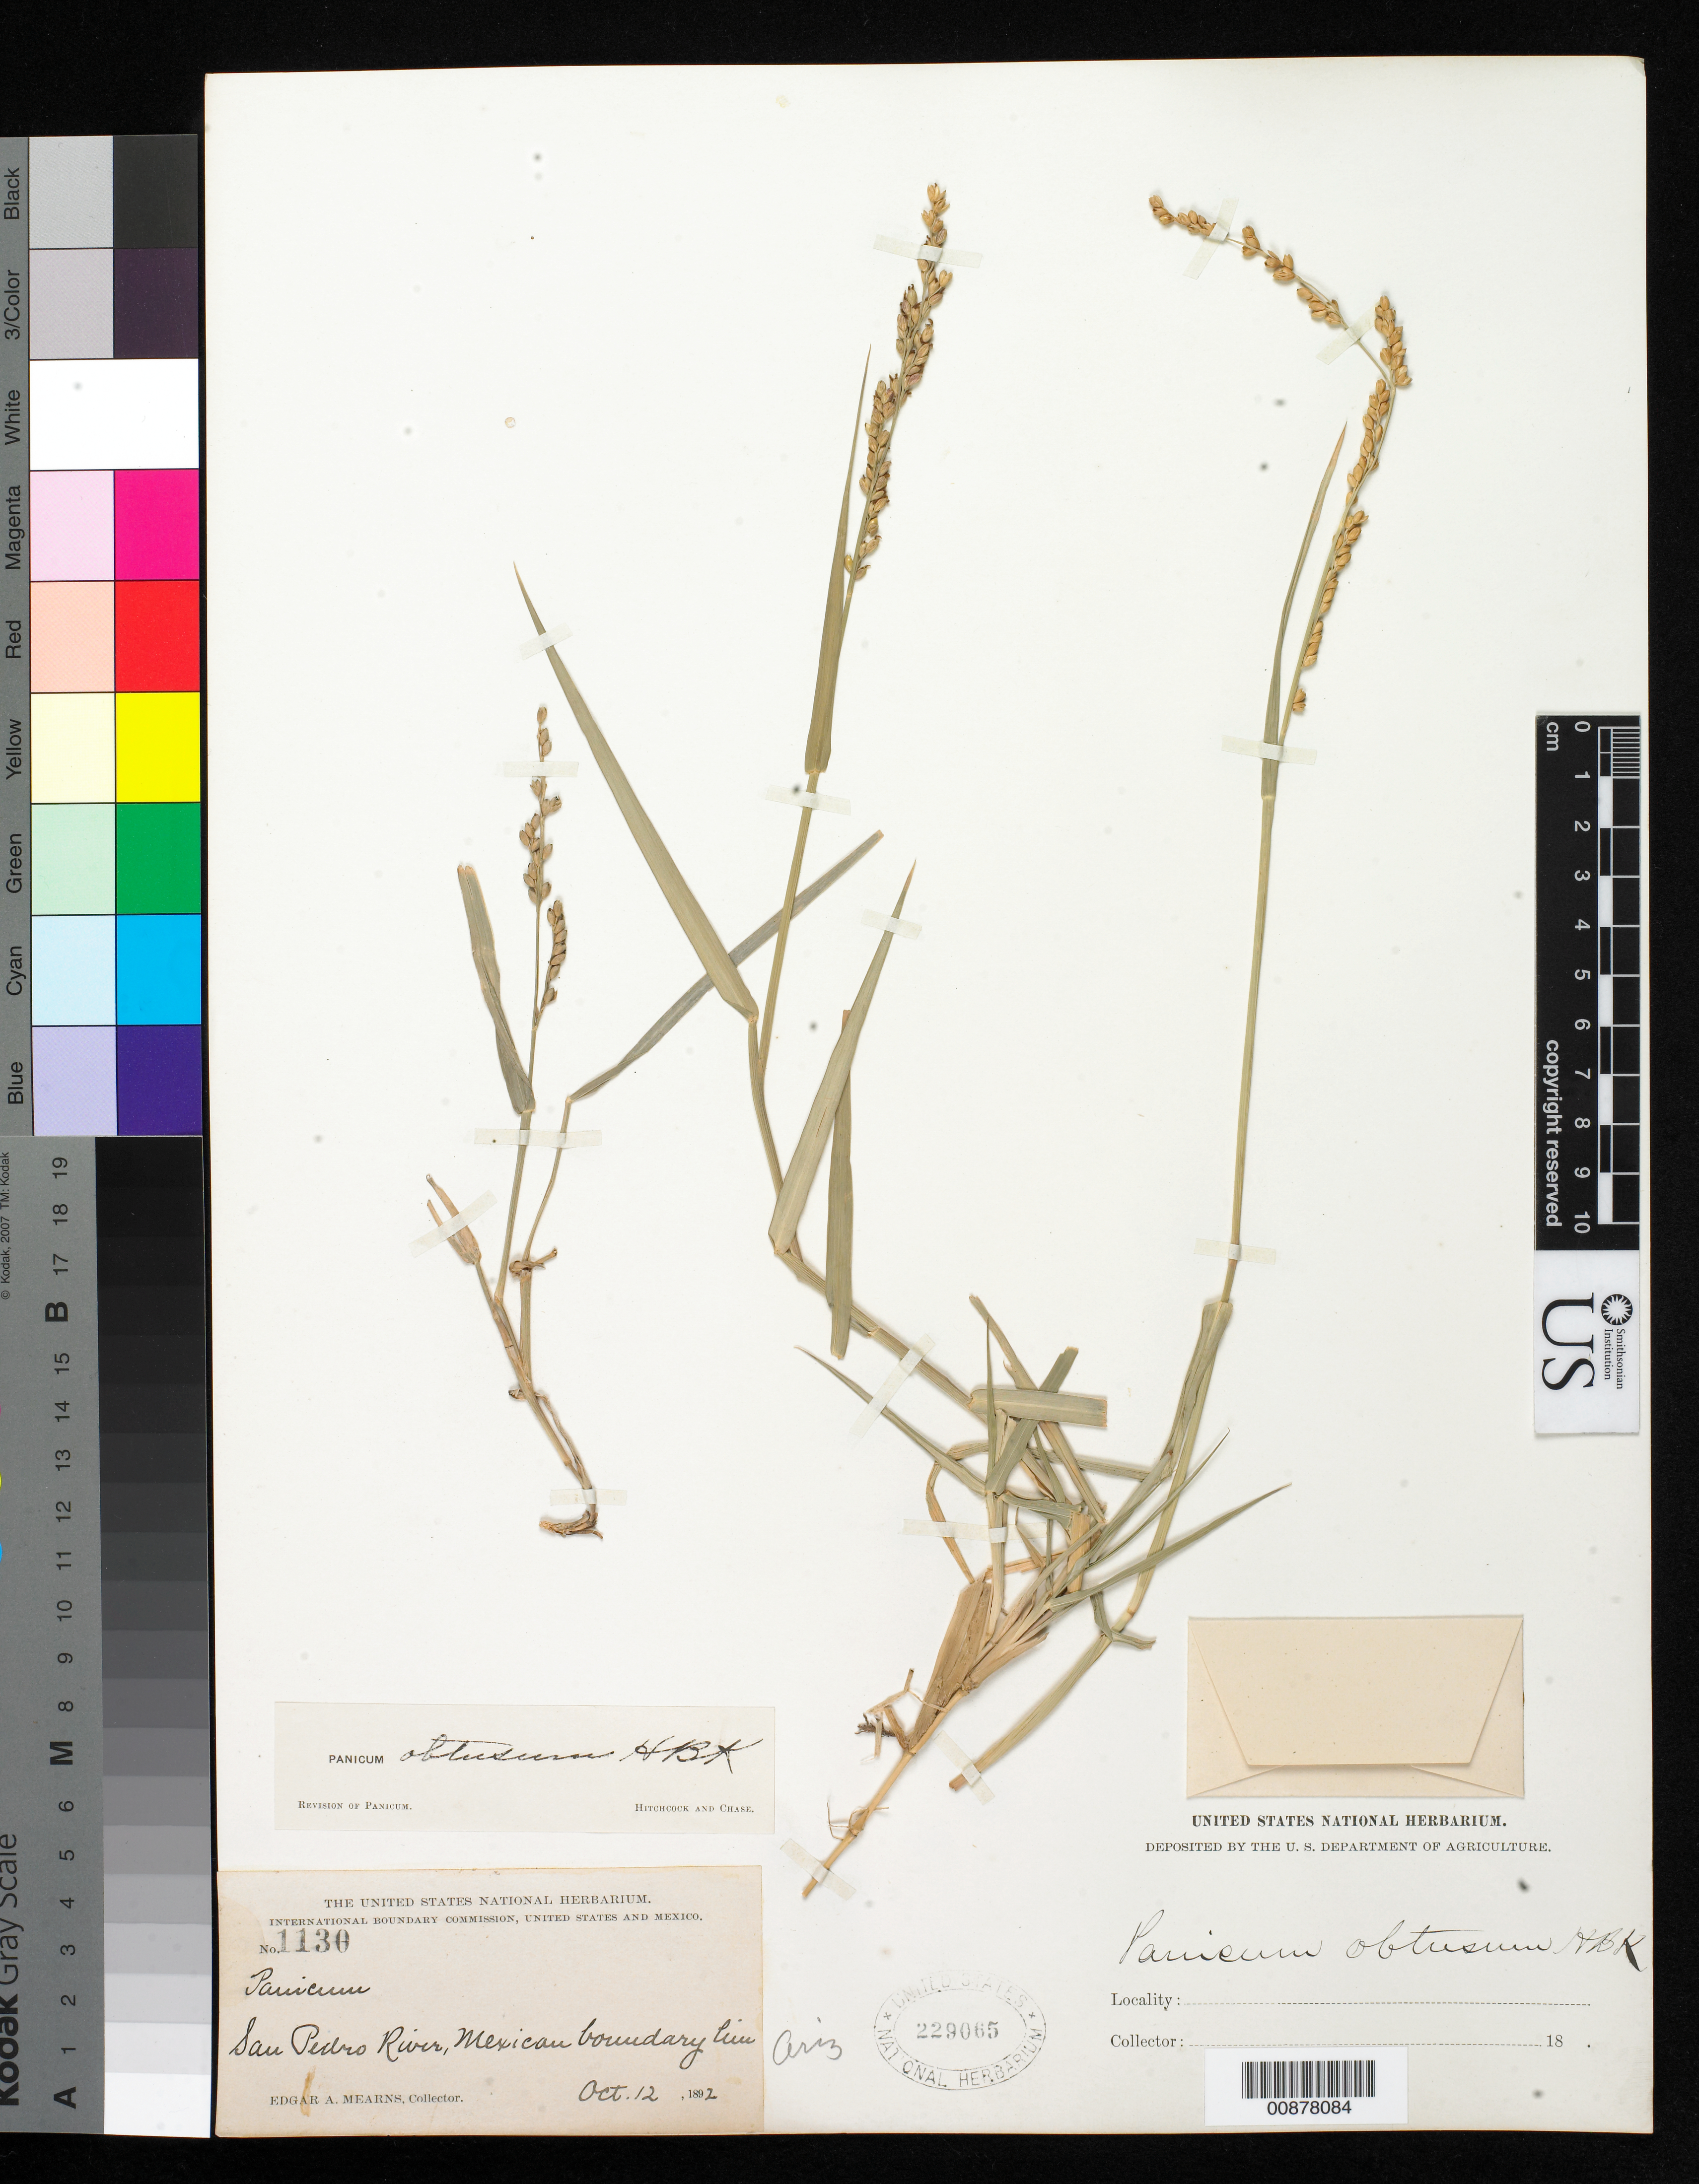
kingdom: Plantae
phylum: Tracheophyta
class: Liliopsida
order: Poales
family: Poaceae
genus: Panicum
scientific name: Panicum obtusum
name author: Kunth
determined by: Hitchcock, A. S.; Chase, [M.] A.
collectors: E. A. Mearns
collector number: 1130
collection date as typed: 12 Oct 1892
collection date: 1892-10-12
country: United States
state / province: Arizona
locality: San Pedro River, Mexican Boundary Line.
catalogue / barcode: US 229065